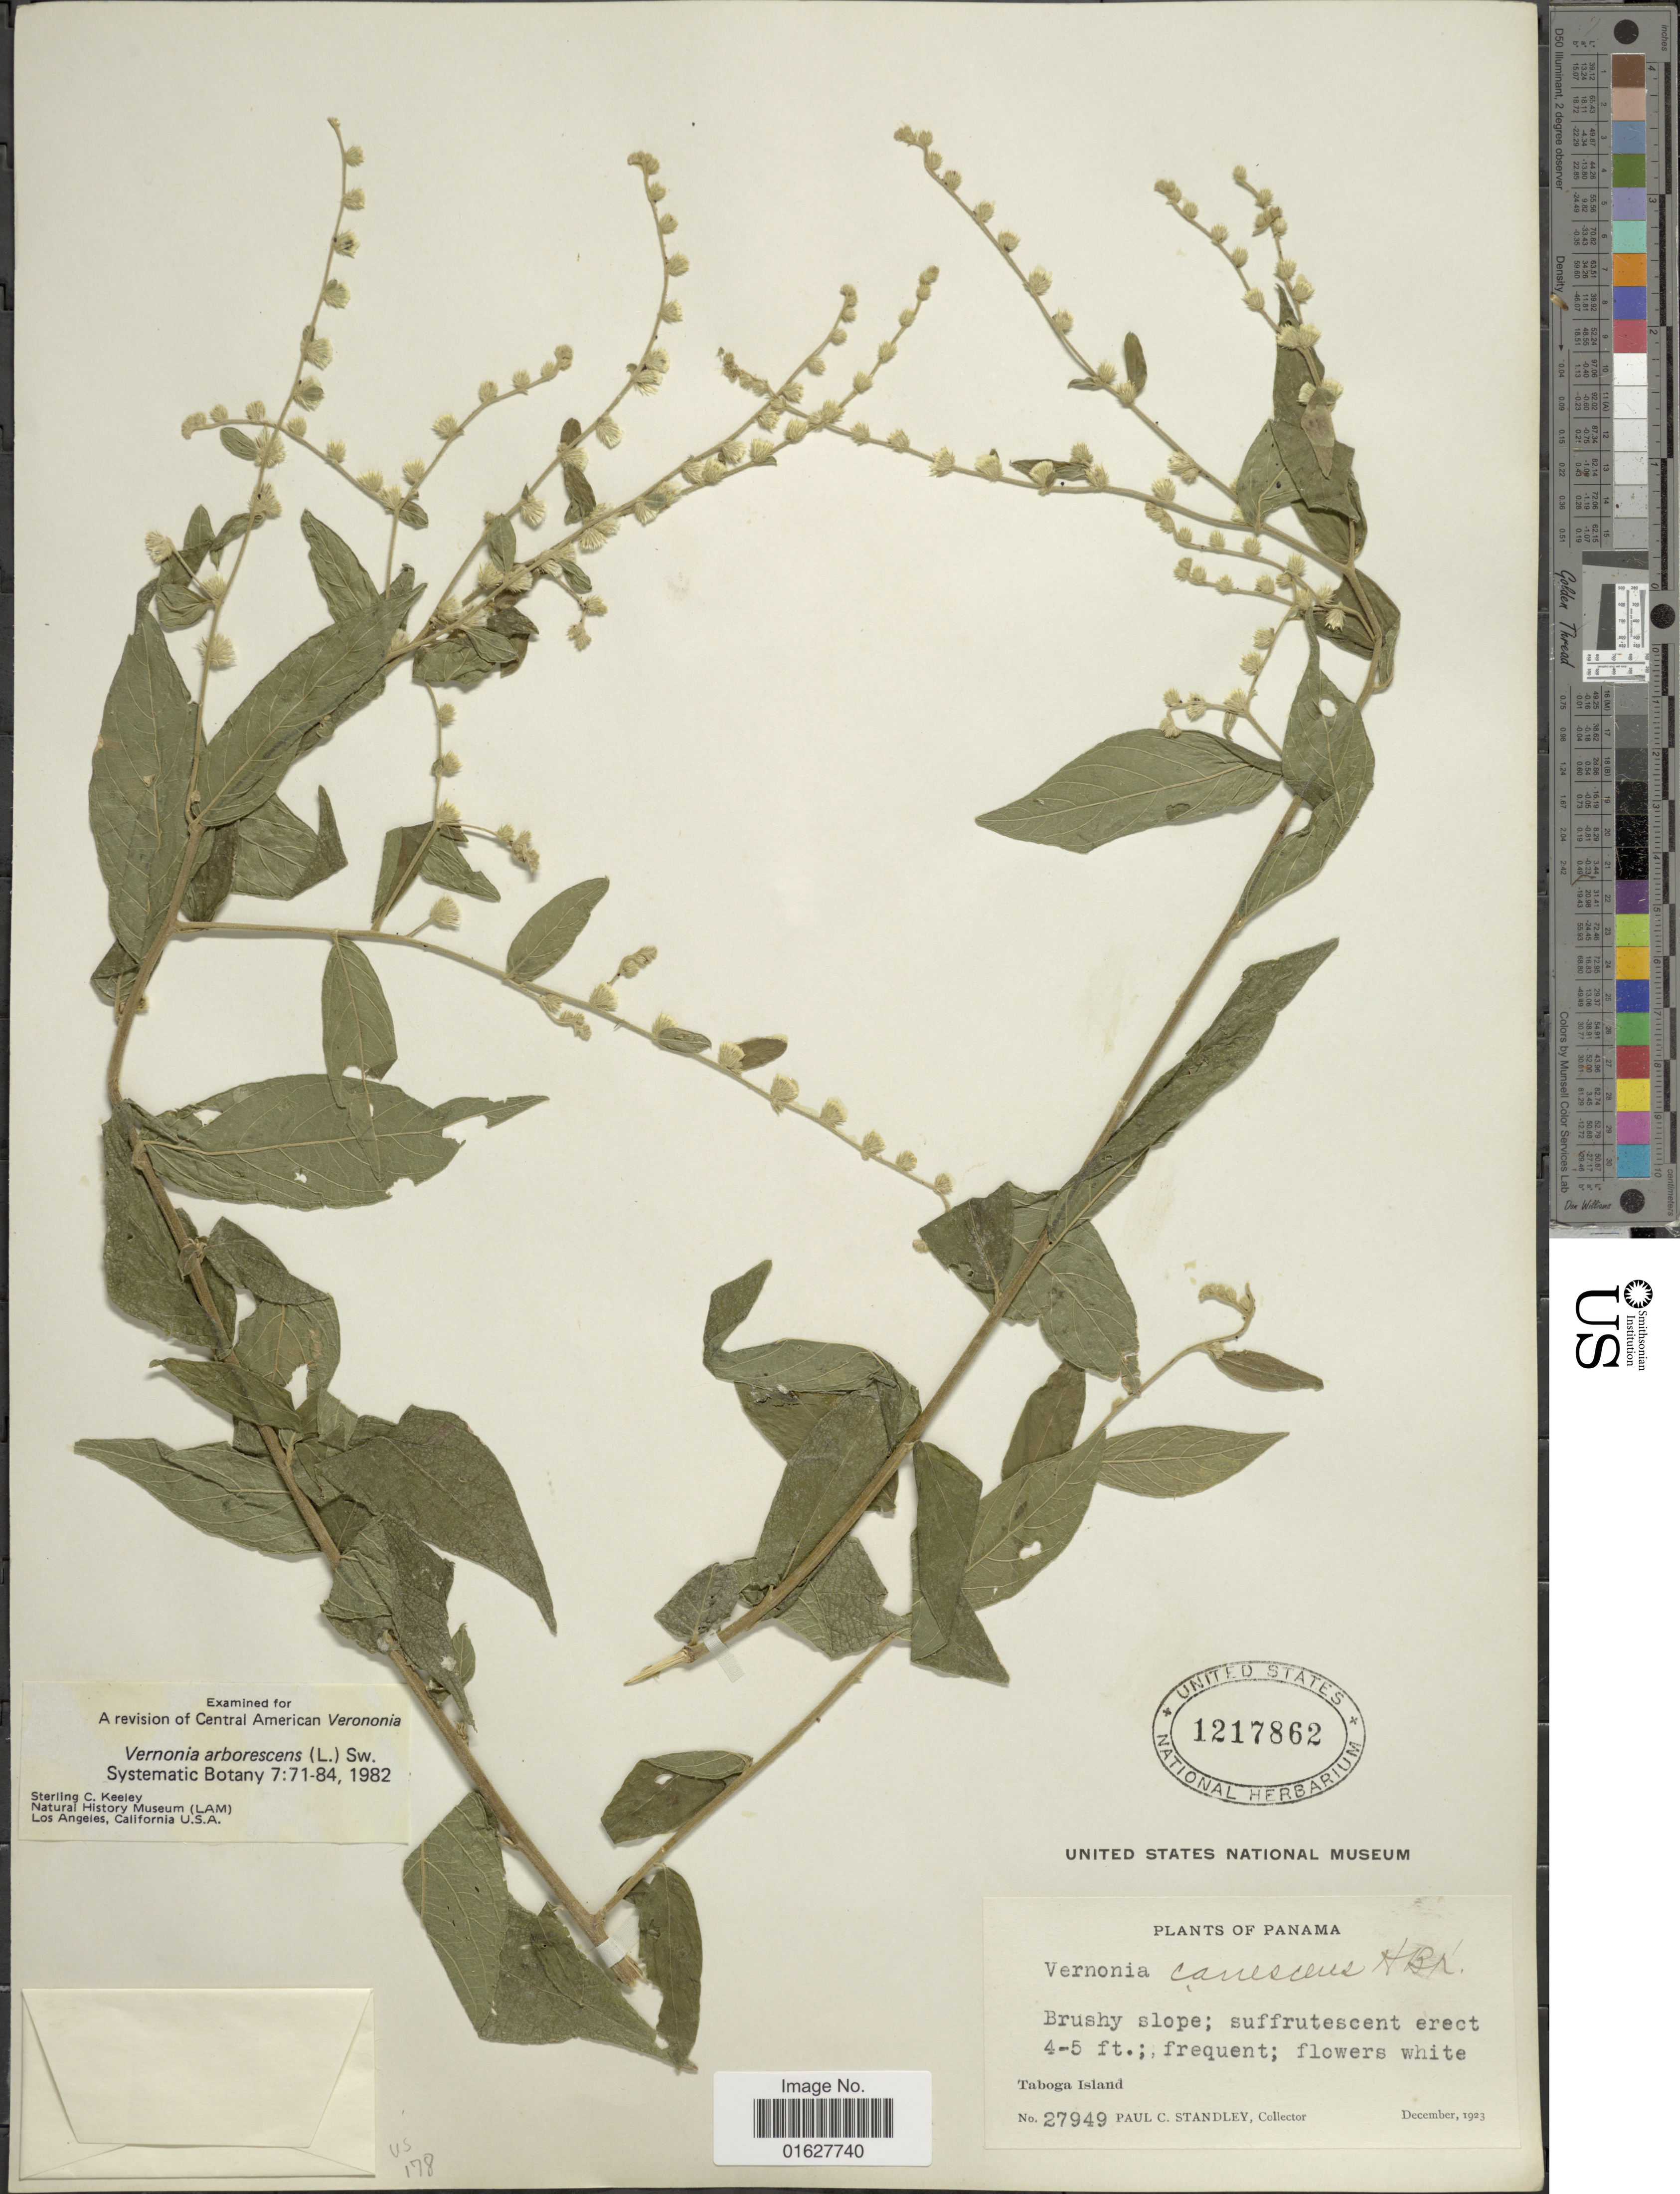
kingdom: Plantae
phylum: Tracheophyta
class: Magnoliopsida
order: Asterales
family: Asteraceae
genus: Lepidaploa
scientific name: Lepidaploa canescens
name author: (Kunth) H. Rob.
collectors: P. C. Standley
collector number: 27949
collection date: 1923-12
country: Panama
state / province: Panamá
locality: Taboga Island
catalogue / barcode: US 1217862